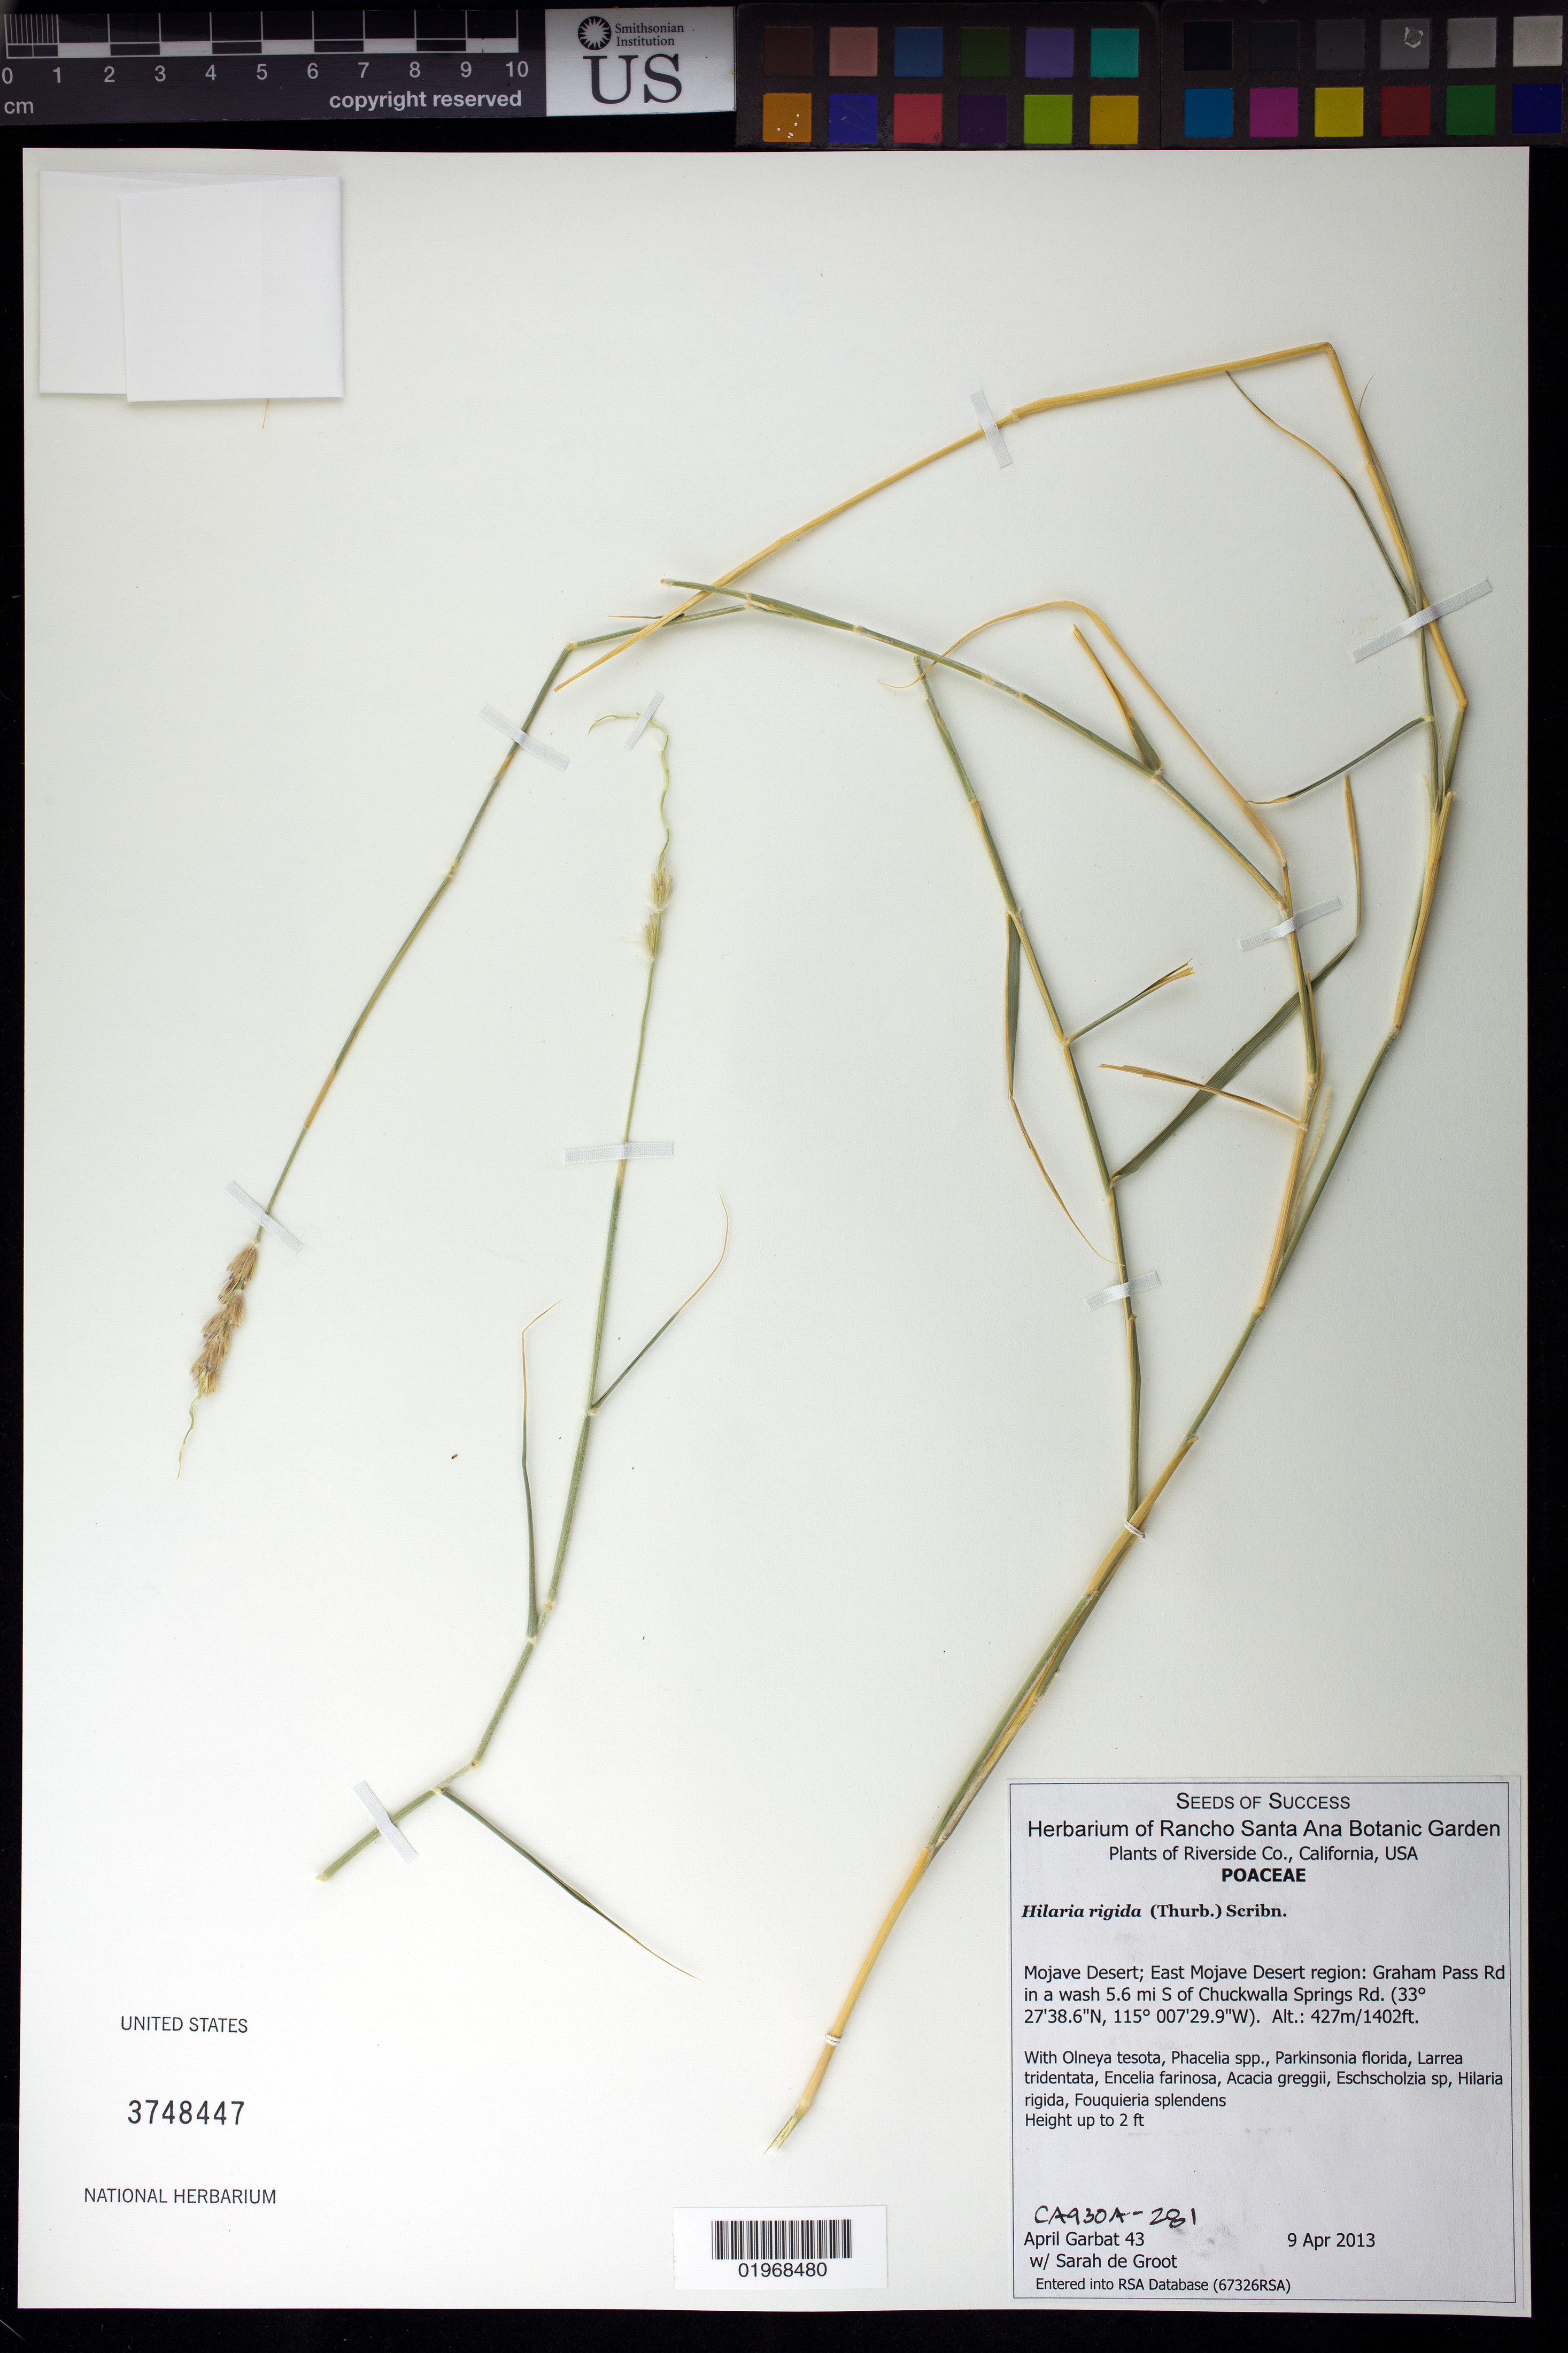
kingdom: Plantae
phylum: Tracheophyta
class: Liliopsida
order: Poales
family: Poaceae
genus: Hilaria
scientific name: Hilaria rigida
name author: (Thurb.) Benth. ex Scribn.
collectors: A. Garbat & S. De Groot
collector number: CA930A-281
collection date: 2013-04-09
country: United States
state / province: California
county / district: Riverside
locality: Mojave Desert, East Mojave Desert region: Along Graham Pass Rd in a wash 5.6 mi. S of Chuckwalla Springs Rd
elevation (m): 427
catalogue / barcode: US 3748447